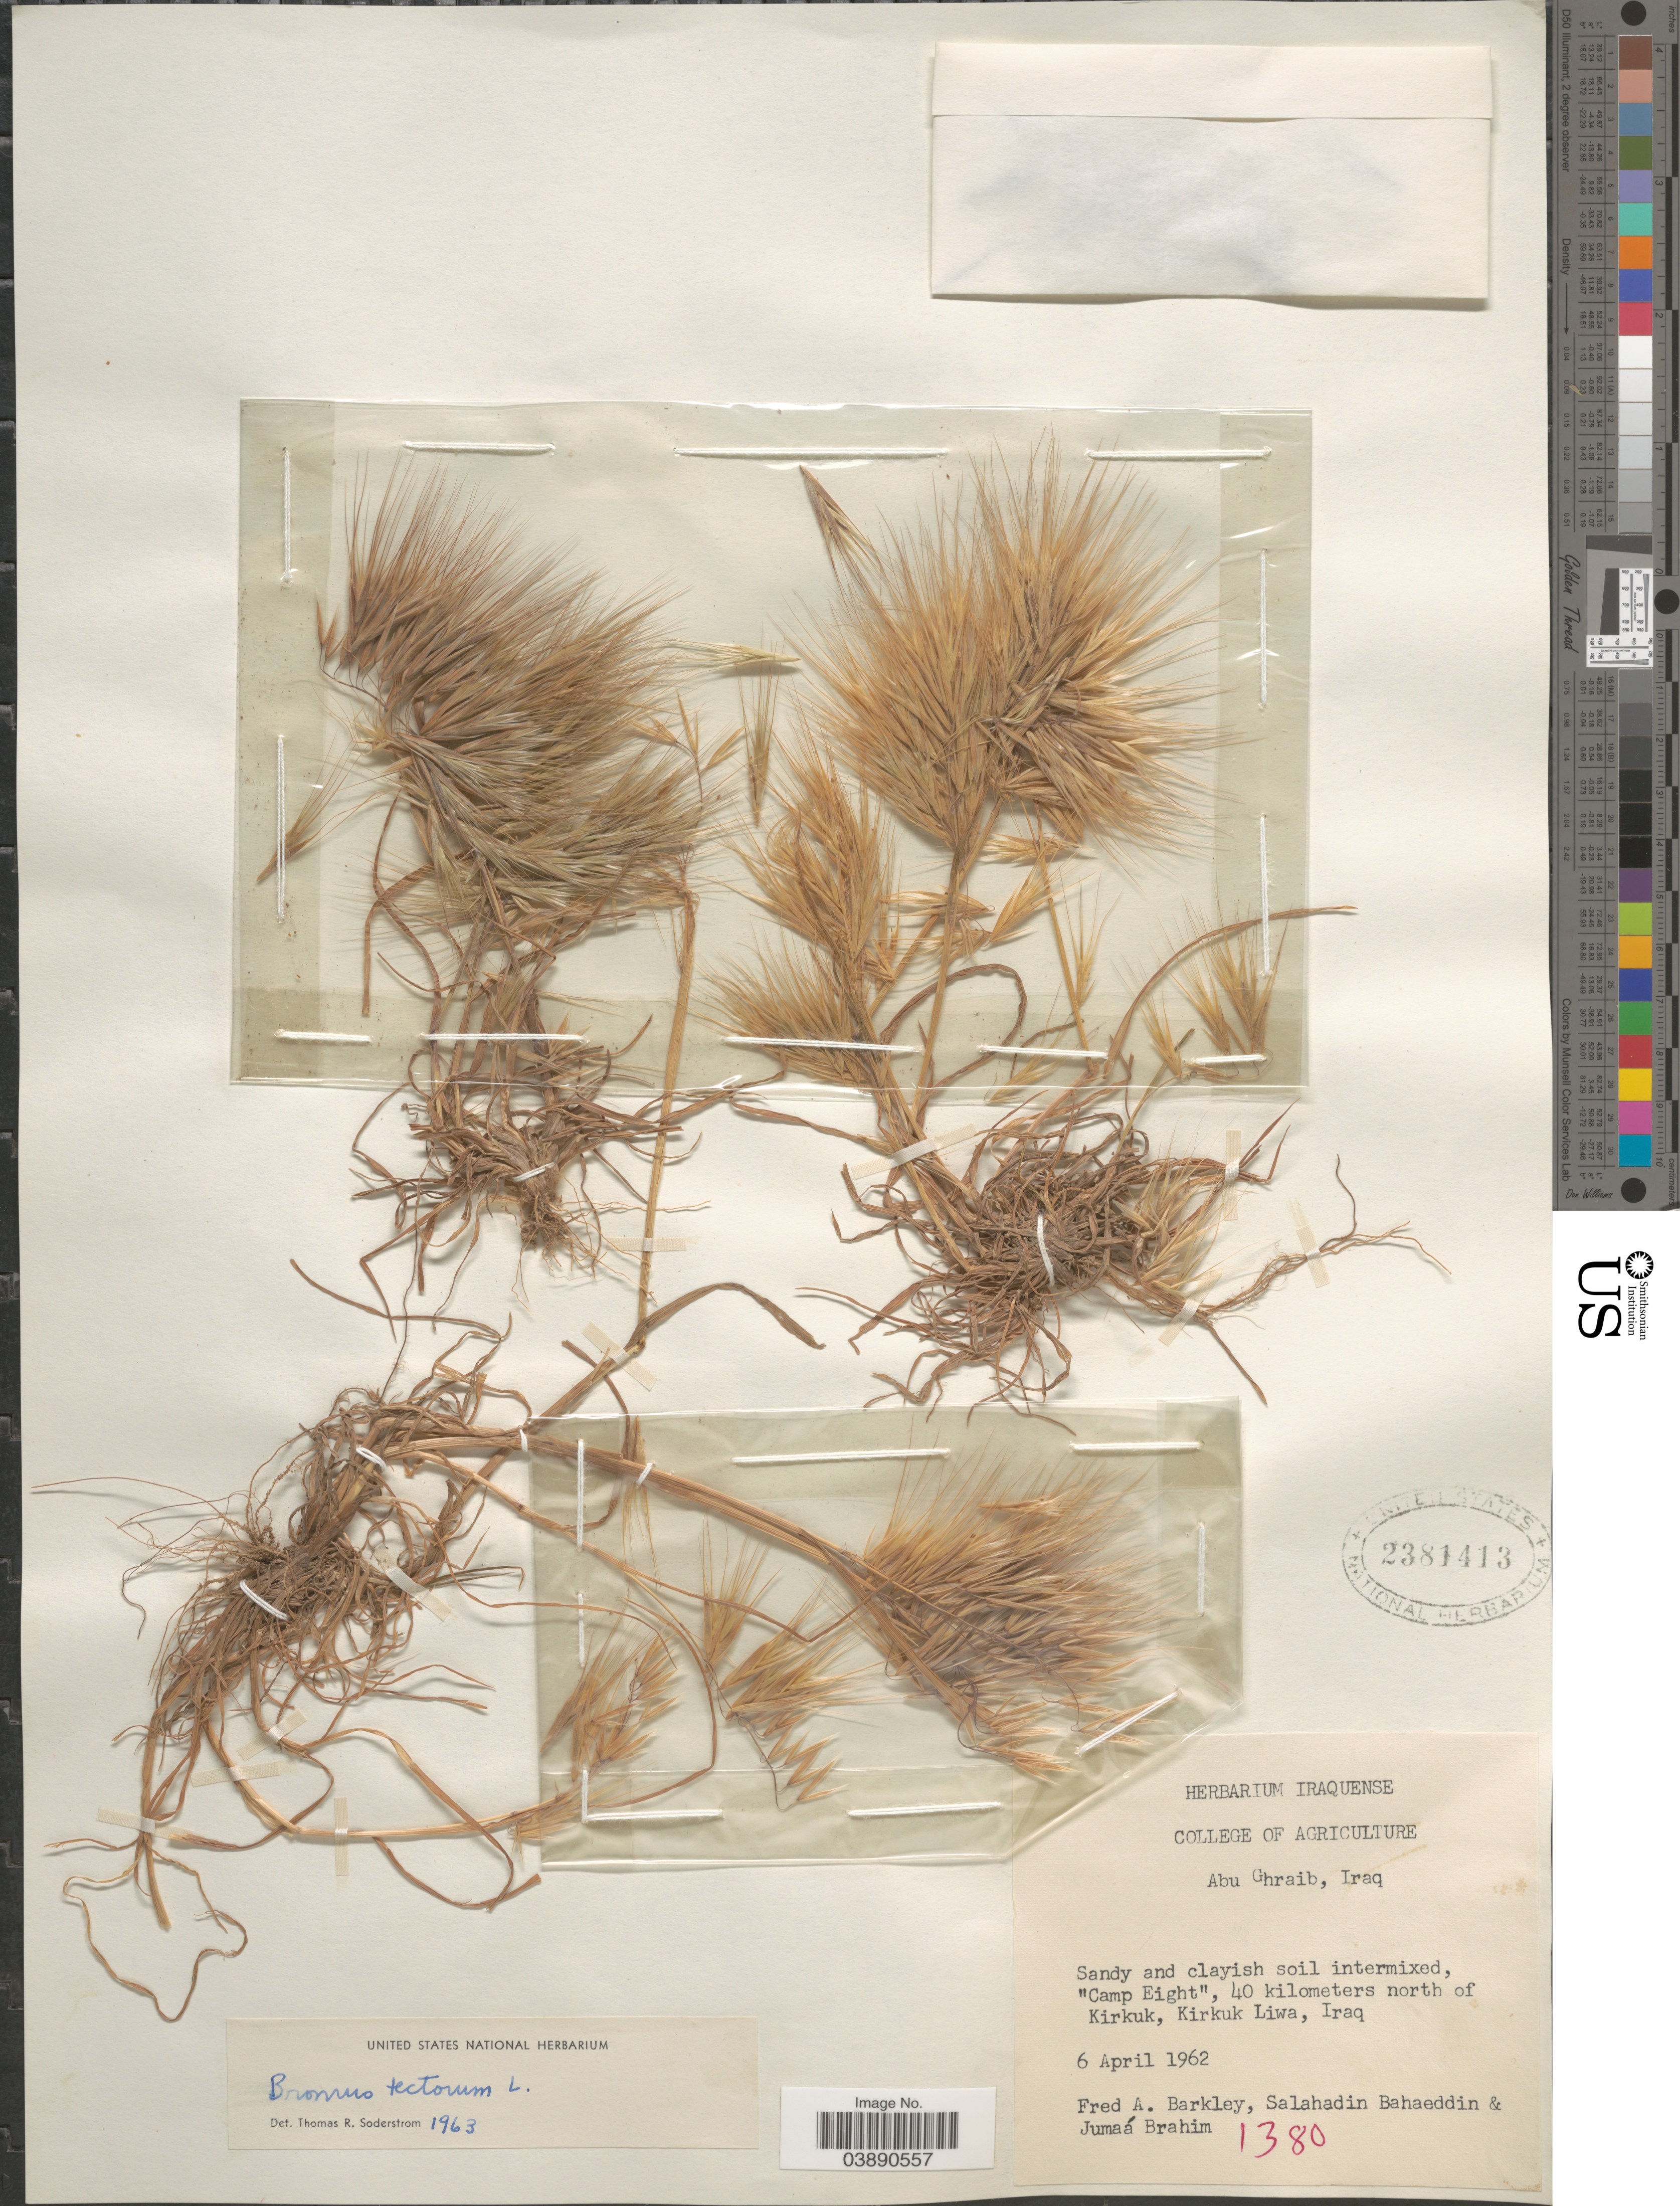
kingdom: Plantae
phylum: Tracheophyta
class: Liliopsida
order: Poales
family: Poaceae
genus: Bromus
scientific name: Bromus tectorum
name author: L.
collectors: F. A. Barkley, S. Bahaeddin & Brahim M., J.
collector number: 1380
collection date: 1962-04-06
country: Iraq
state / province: Kirkūk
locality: Camp Eight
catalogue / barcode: US 2381413